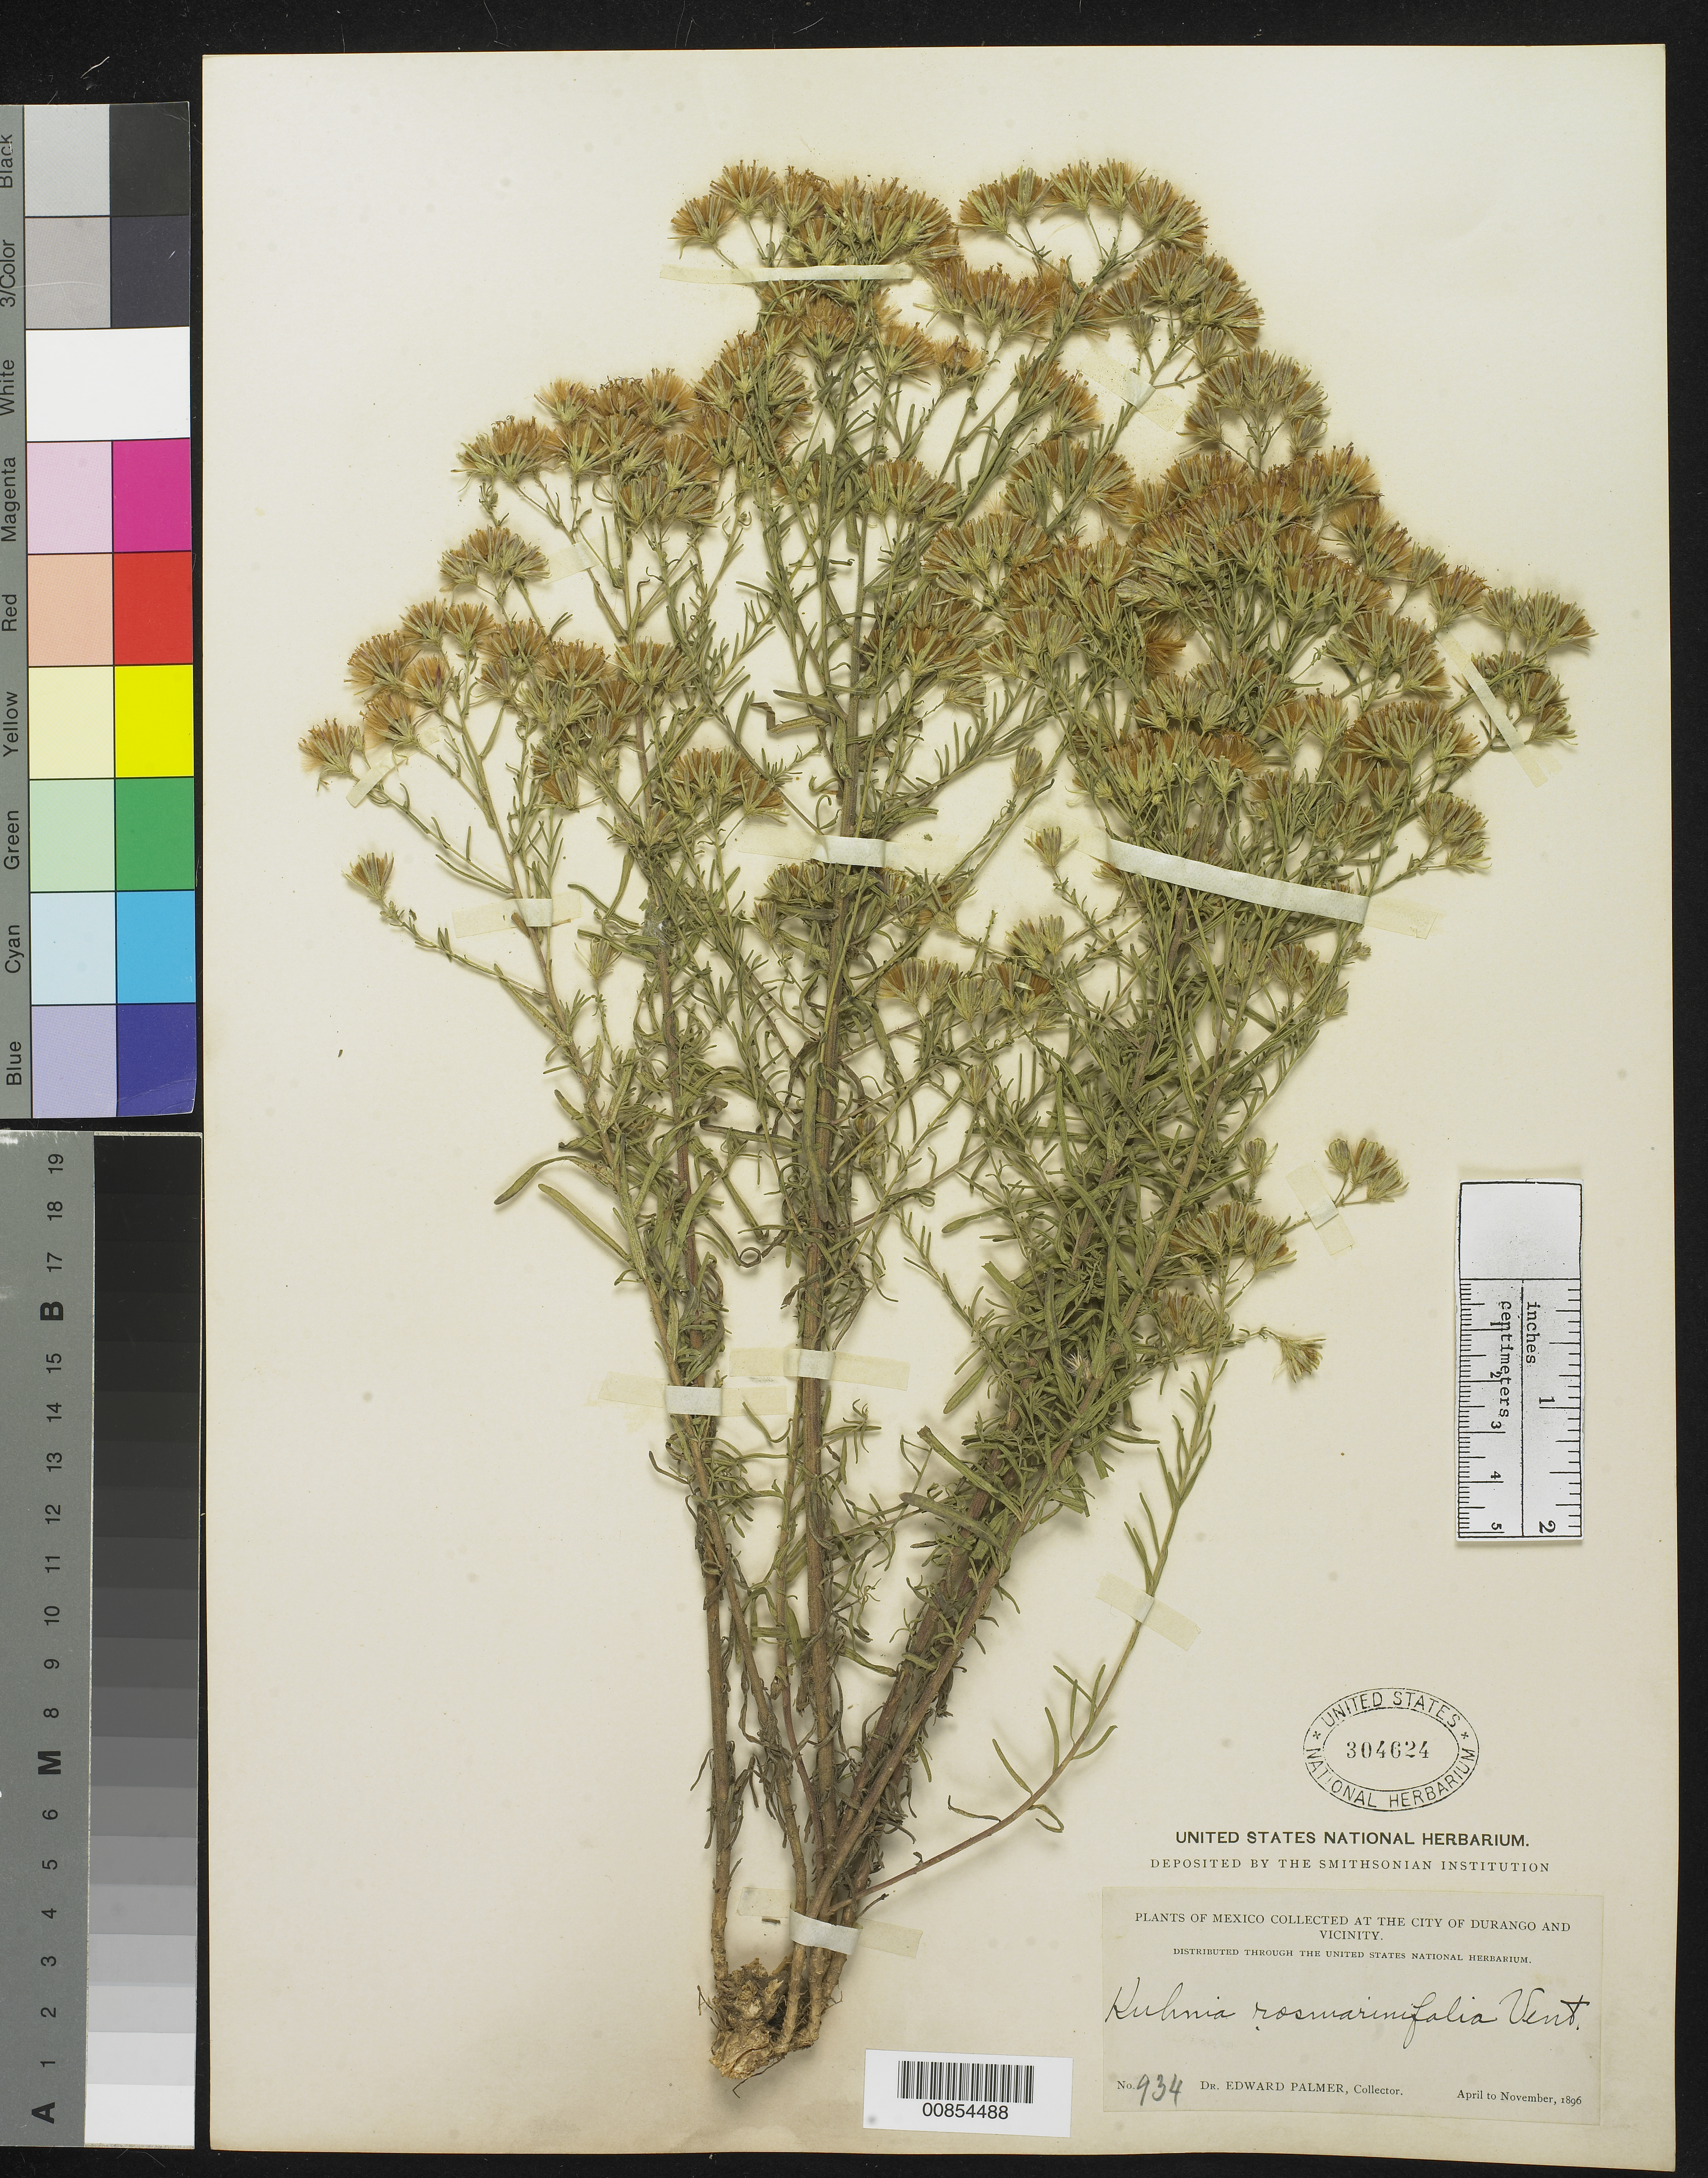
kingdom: Plantae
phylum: Tracheophyta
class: Magnoliopsida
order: Asterales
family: Asteraceae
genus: Brickellia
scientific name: Brickellia rosmarinifolia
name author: (Vent.) W.A. Weber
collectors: E. Palmer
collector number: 934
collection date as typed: Apr 1896 to -- Nov 1896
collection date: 1896-04/1896-11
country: Mexico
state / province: Durango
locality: City of Durango and vicinity.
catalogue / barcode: US 304624